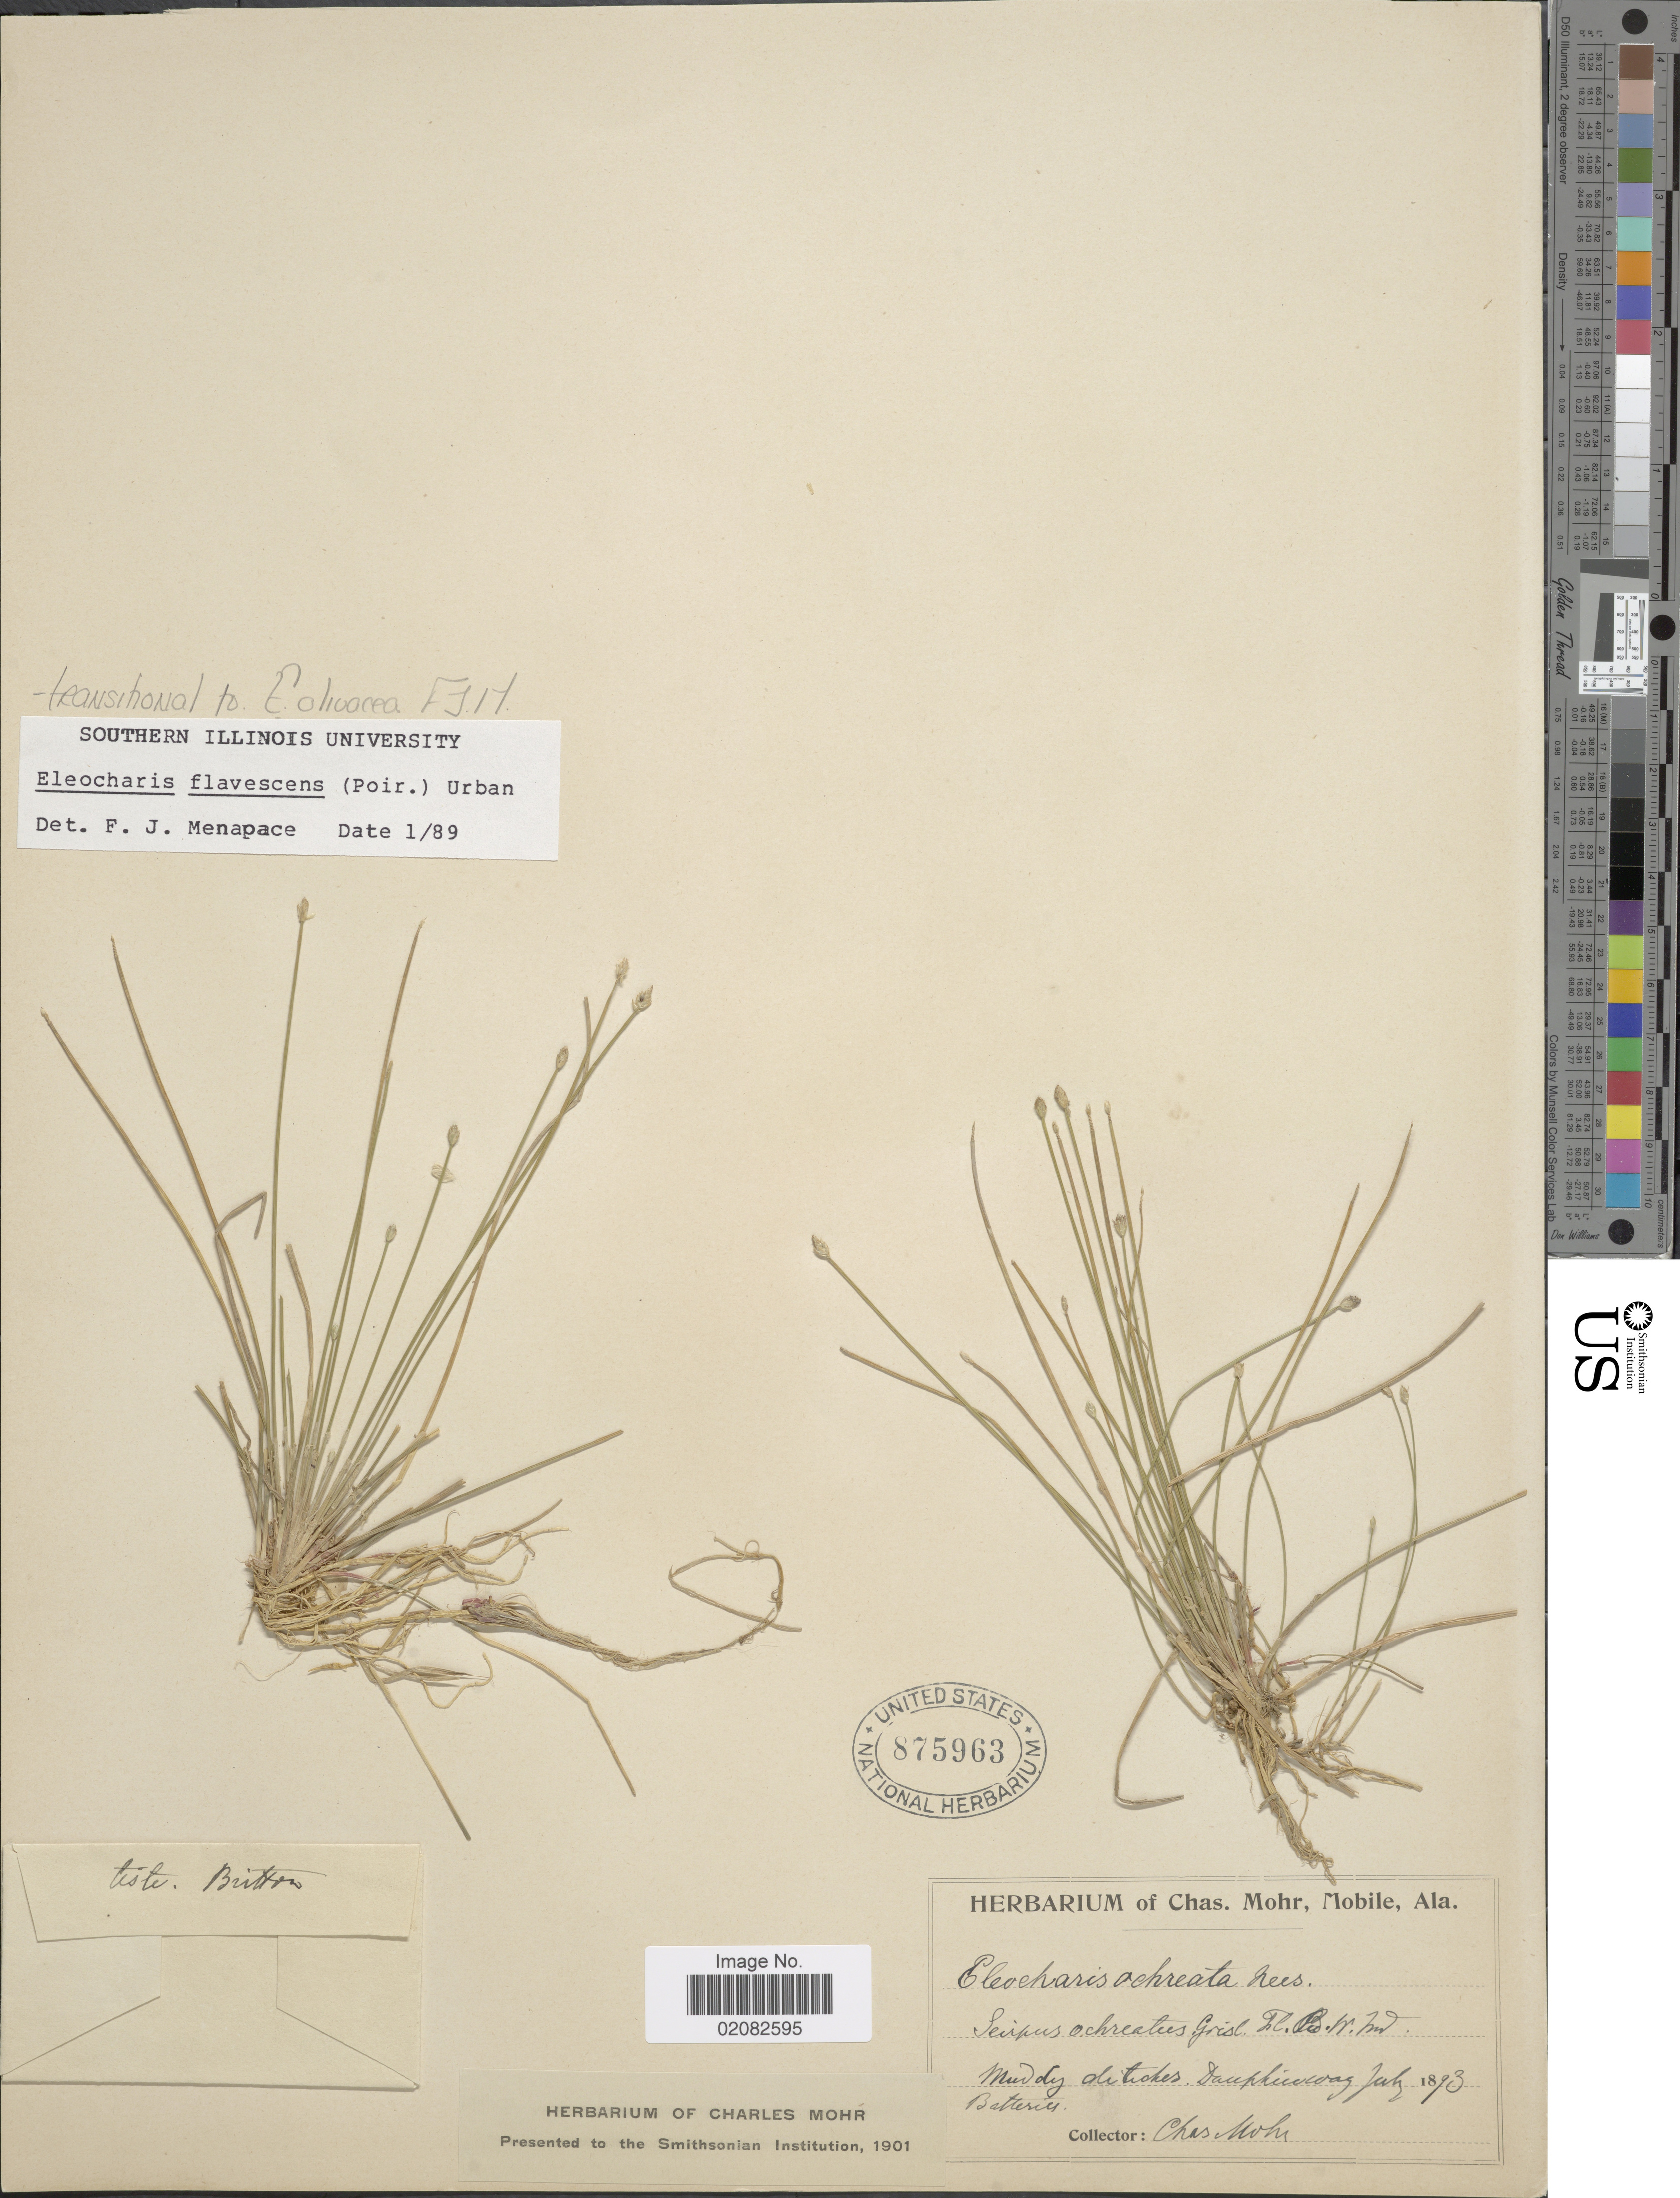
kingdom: Plantae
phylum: Tracheophyta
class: Liliopsida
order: Poales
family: Cyperaceae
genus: Eleocharis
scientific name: Eleocharis flavescens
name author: (Poir.) Urb.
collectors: C. T. Mohr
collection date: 1893-07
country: United States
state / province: Alabama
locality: Dauphin way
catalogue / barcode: US 875963